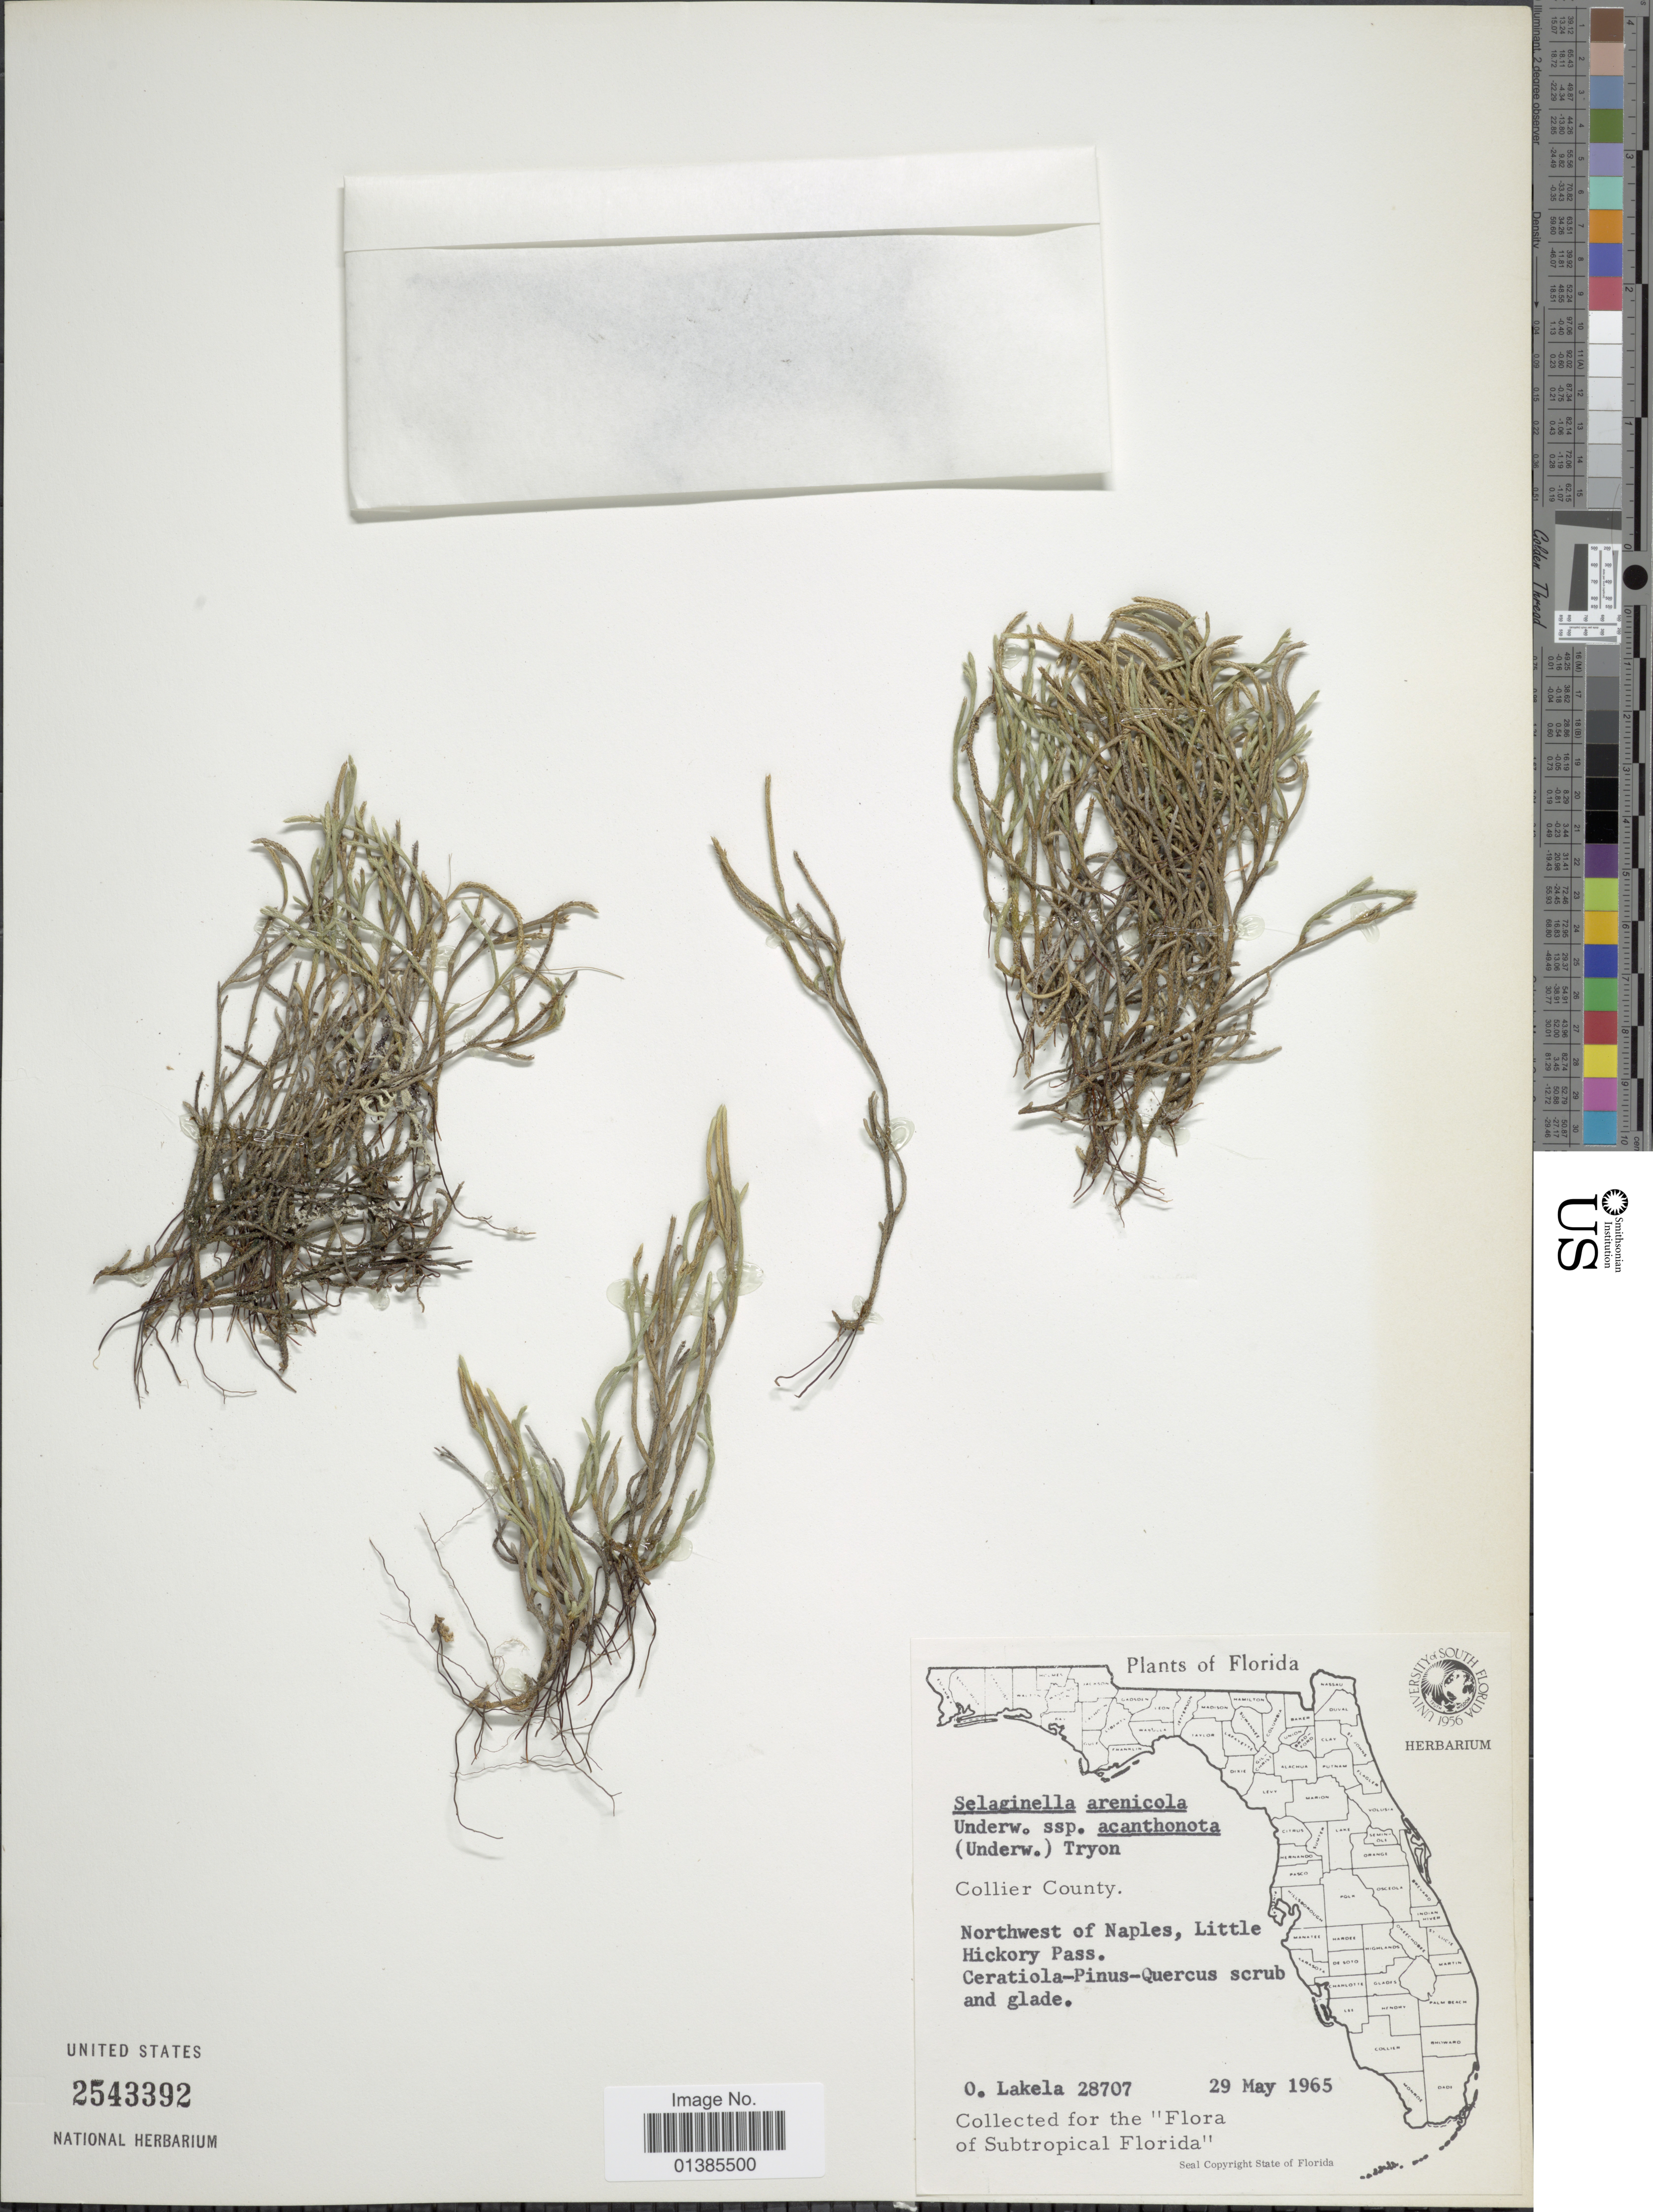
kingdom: Plantae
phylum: Tracheophyta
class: Lycopodiopsida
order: Selaginellales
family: Selaginellaceae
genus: Selaginella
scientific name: Selaginella arenicola subsp. acanthonota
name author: (Underw.) R.M. Tryon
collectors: O. Lakela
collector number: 28707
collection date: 1965-05-29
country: United States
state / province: Florida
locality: Collier County. Northwest of Naples, Little Hickory Pass.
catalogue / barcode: US 2543392